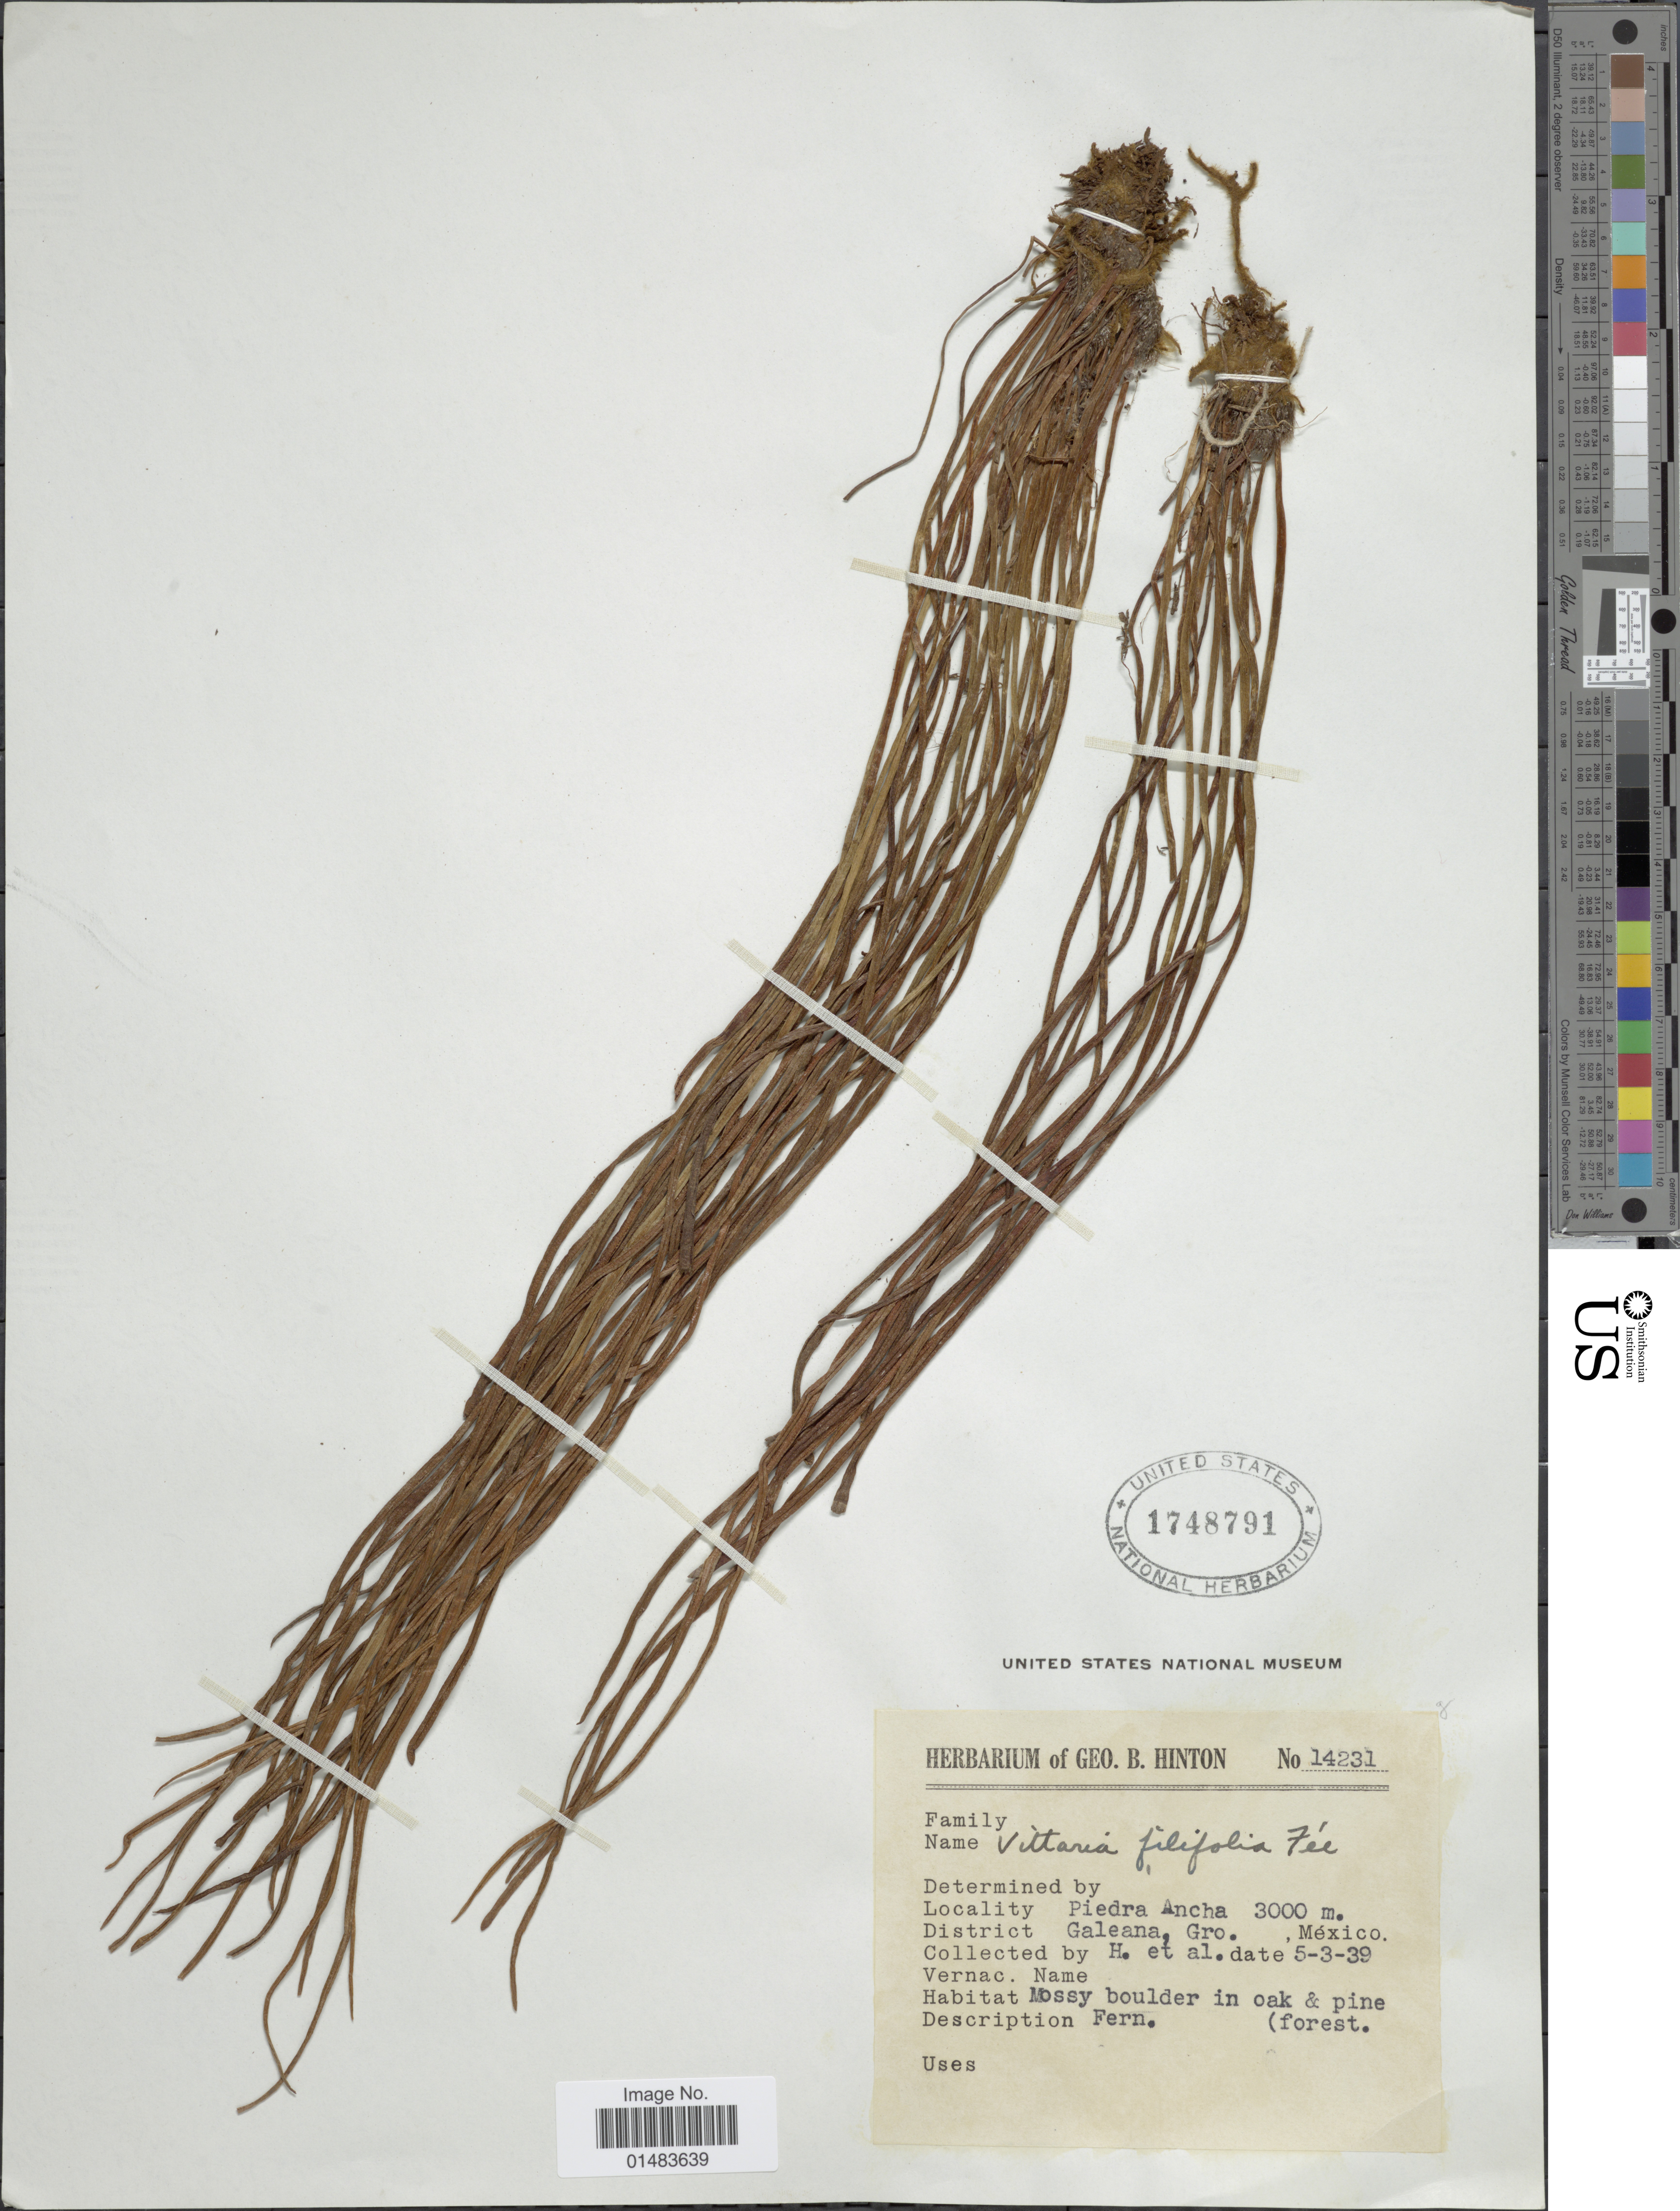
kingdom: Plantae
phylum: Tracheophyta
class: Polypodiopsida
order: Polypodiales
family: Pteridaceae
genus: Vittaria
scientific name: Vittaria graminifolia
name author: Kaulf.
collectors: G. B. Hinton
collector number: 14231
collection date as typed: Transcribed d/m/y: 5/3/39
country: Mexico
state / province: Guerrero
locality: Piedra Ancha, Galeana, Gro. Mossy boulder in oak & pine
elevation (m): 3000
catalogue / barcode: US 1748791